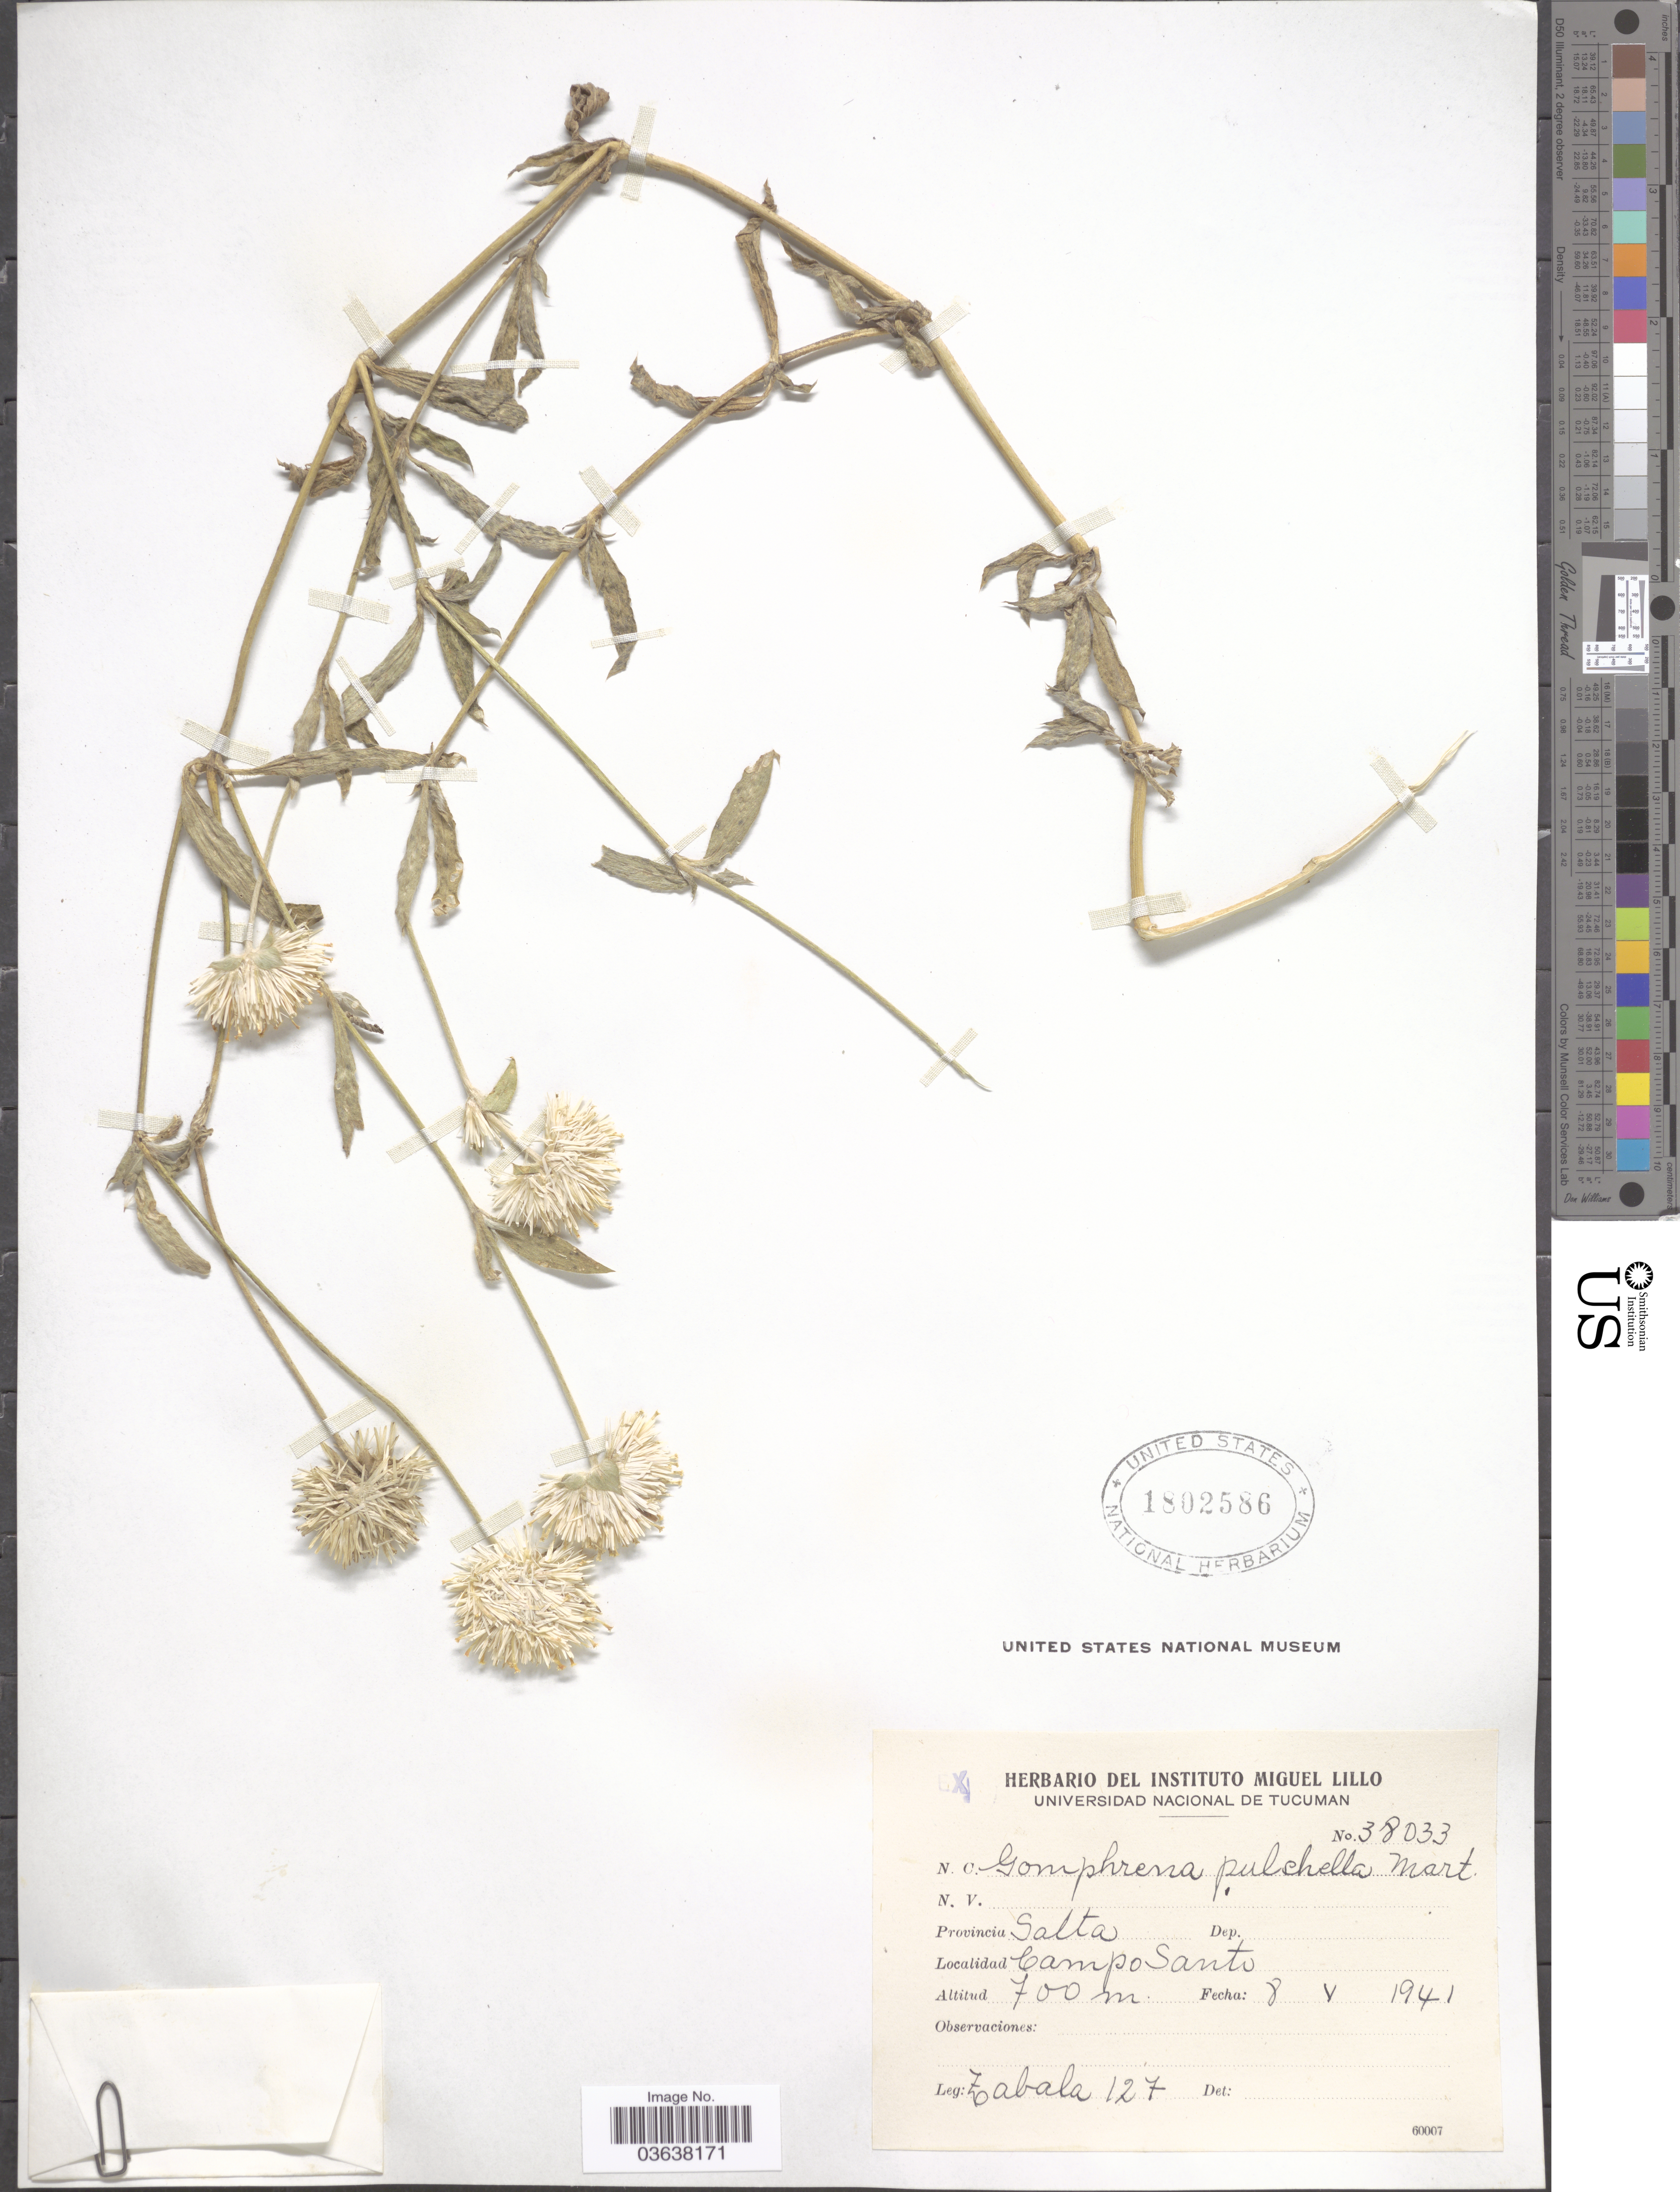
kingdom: Plantae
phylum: Tracheophyta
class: Magnoliopsida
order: Caryophyllales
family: Amaranthaceae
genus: Gomphrena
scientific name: Gomphrena pulchella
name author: Mart.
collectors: Zabala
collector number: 127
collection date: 1941-05-08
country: Argentina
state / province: Salta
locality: Campo Santo.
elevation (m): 700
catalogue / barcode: US 1802586